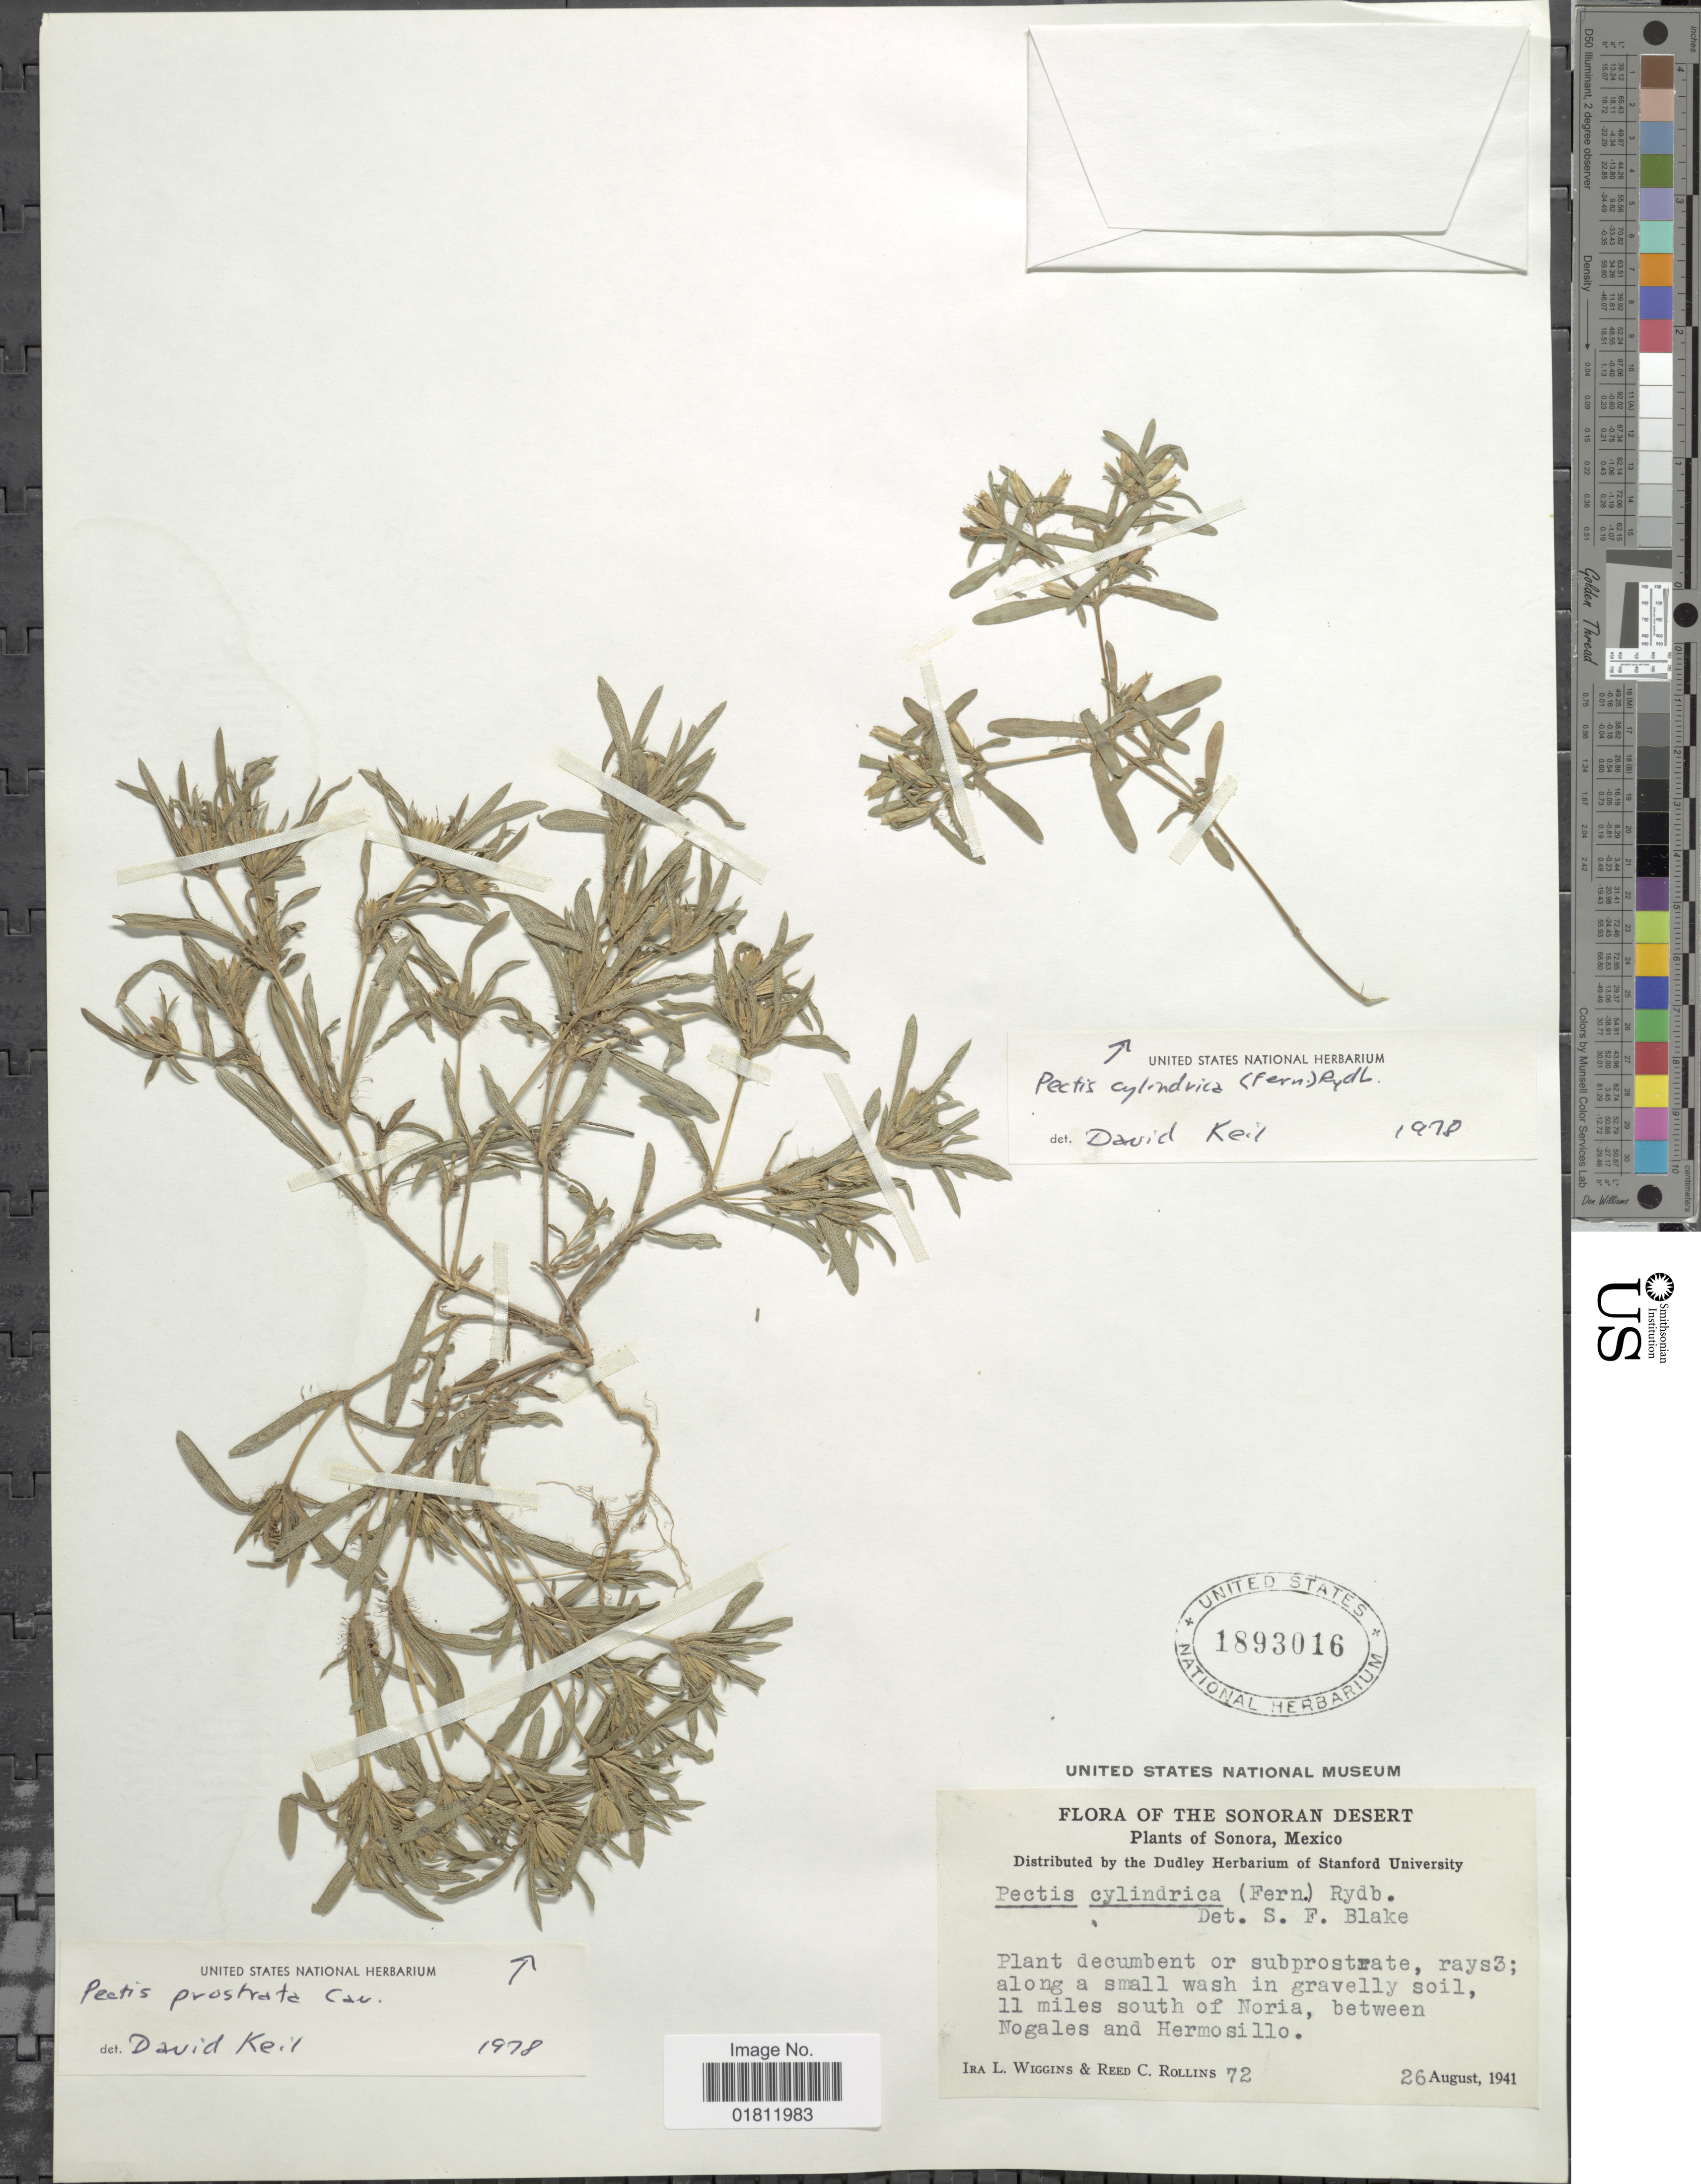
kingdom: Plantae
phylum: Tracheophyta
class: Magnoliopsida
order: Asterales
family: Asteraceae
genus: Pectis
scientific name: Pectis prostrata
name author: Cav.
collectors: I. L. Wiggins & R. C. Rollins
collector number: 72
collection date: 1974-08-26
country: Mexico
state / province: Sonora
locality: Sonora, Mexico. 11 miles south of Noria, between Nogales and Hermosillo.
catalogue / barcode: US 1893016